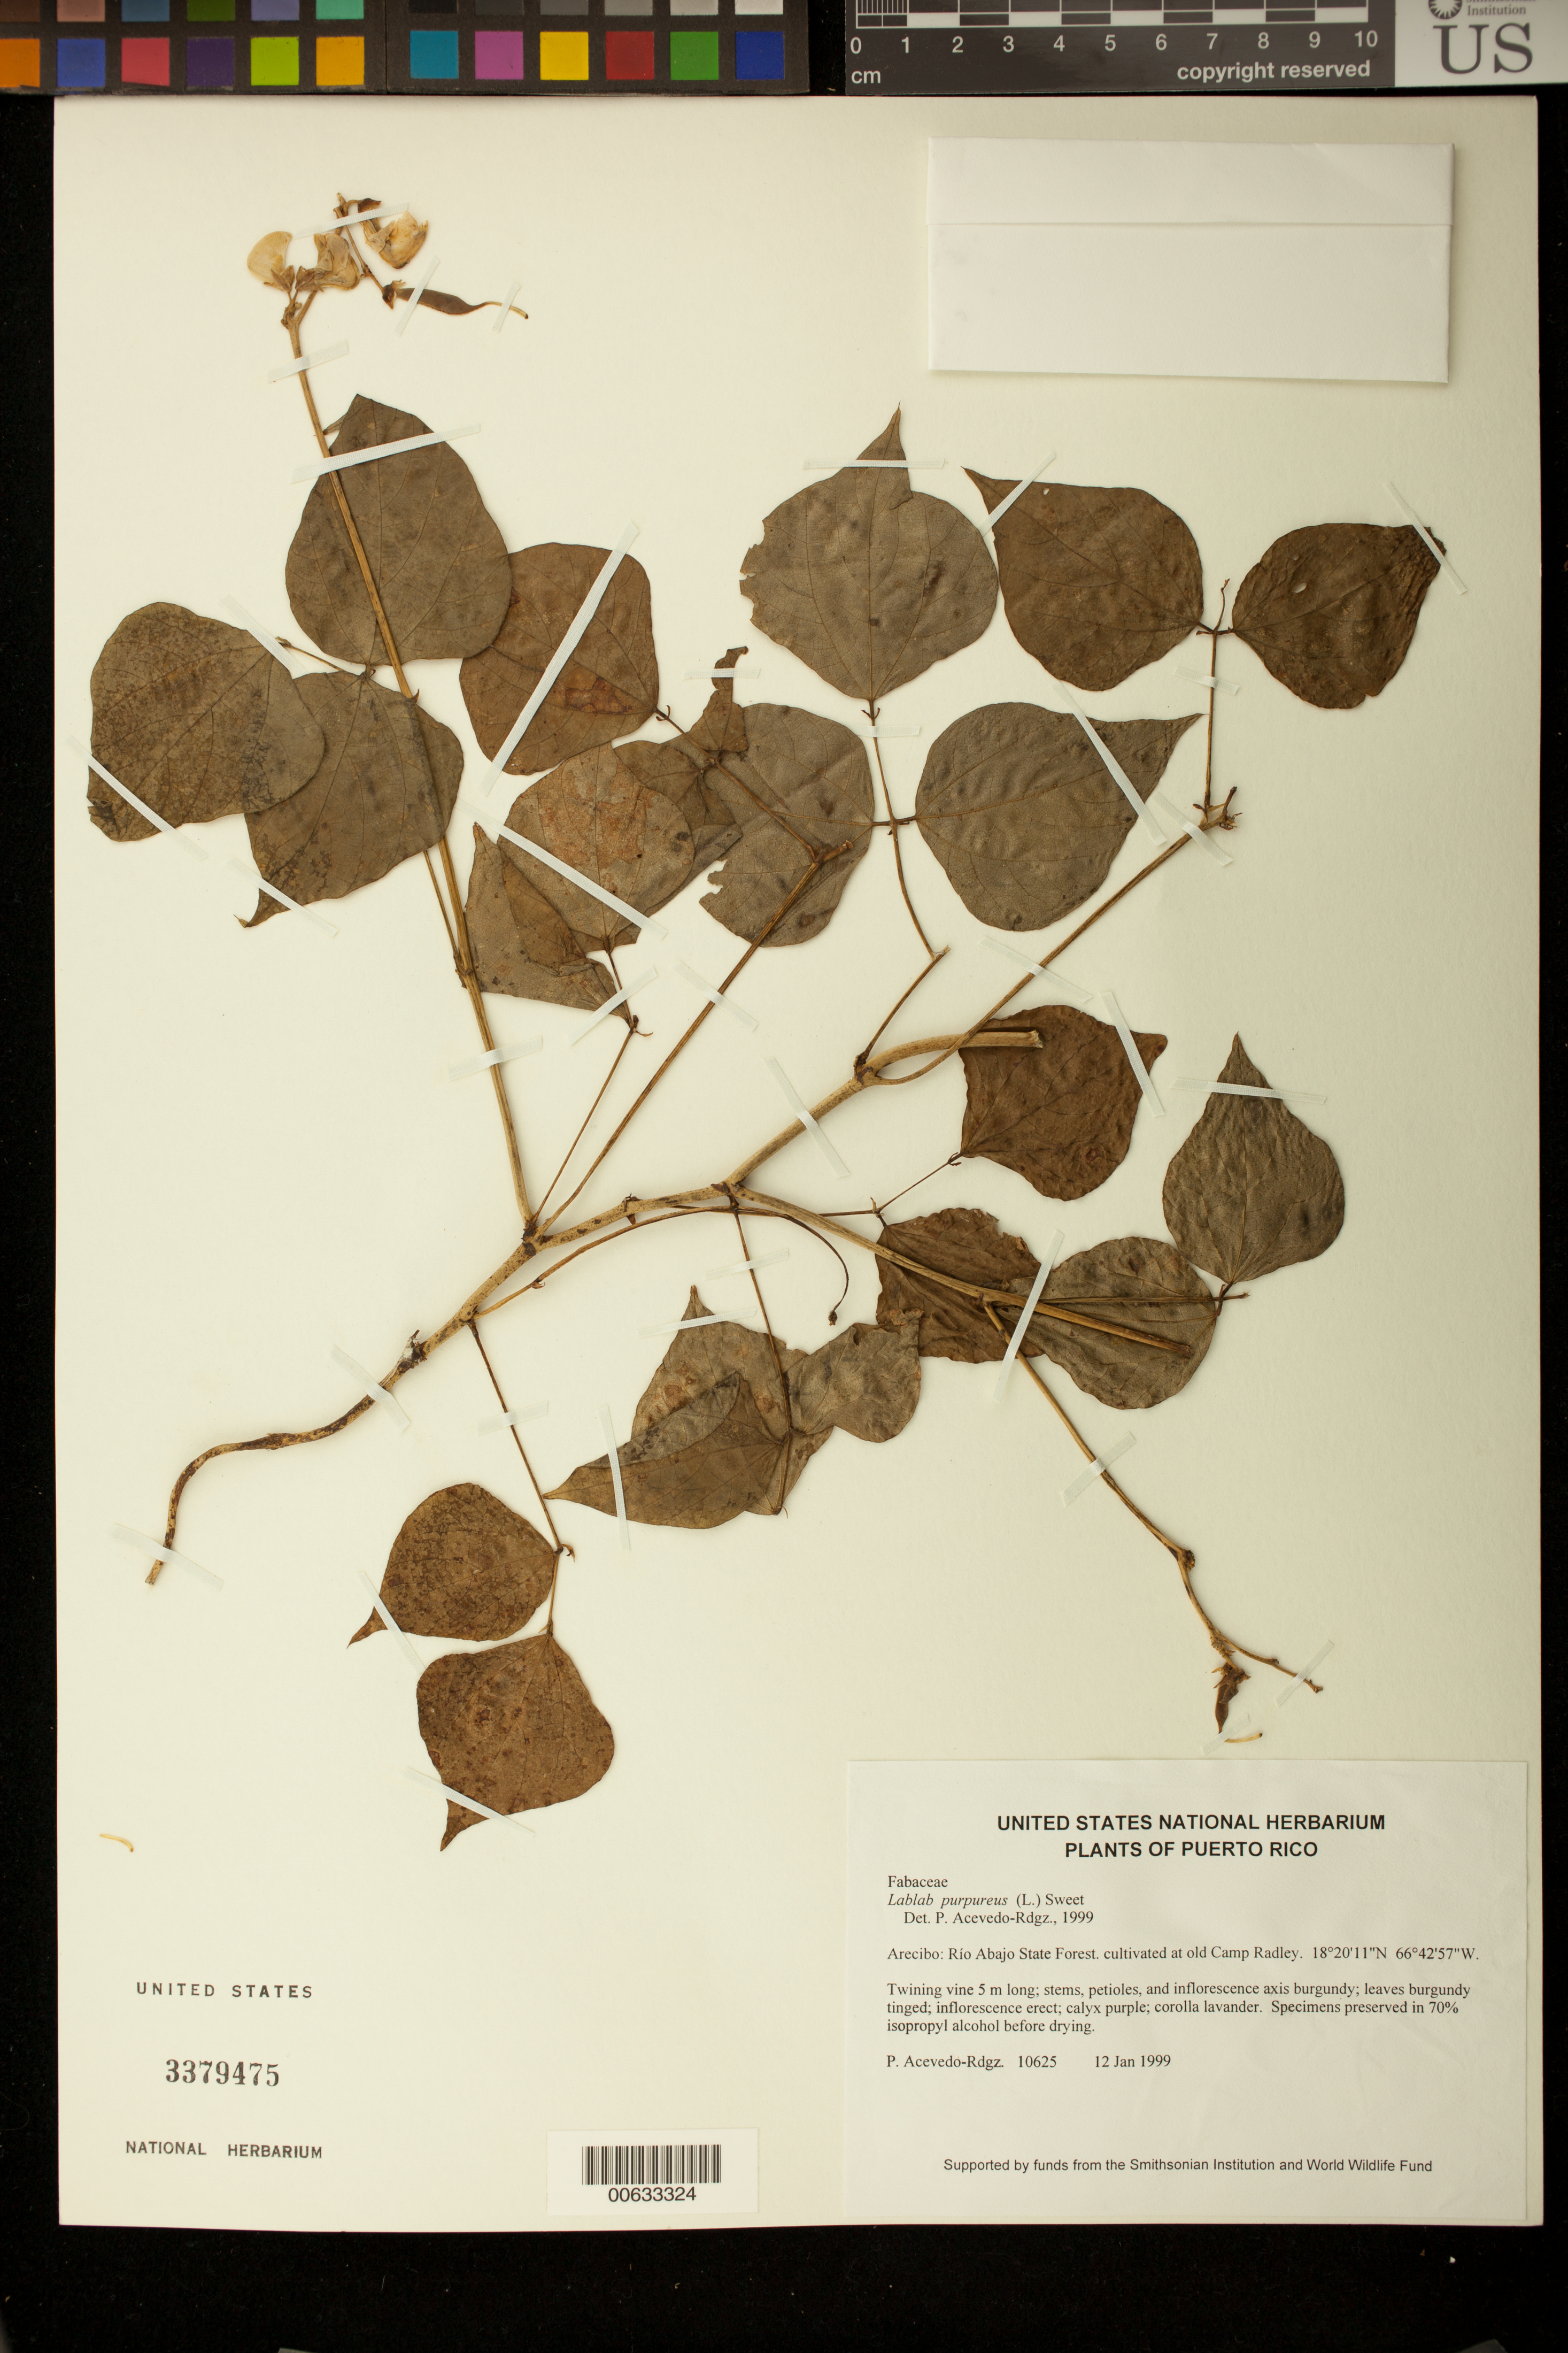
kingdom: Plantae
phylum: Tracheophyta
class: Magnoliopsida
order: Fabales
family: Fabaceae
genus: Lablab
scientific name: Lablab purpureus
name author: (L.) Sweet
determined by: Acevedo-Rodríguez, P., (BOT), Smithsonian Institution - National Museum of Natural History (UNITED STATES)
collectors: P. Acevedo-Rodr.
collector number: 10625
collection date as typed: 12 Jan 1999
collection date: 1999-01-12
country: Puerto Rico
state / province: Arecibo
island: Puerto Rico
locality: Arecibo; Río Abajo State Forest. cultivated at old Camp Radley.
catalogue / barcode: US 3379475